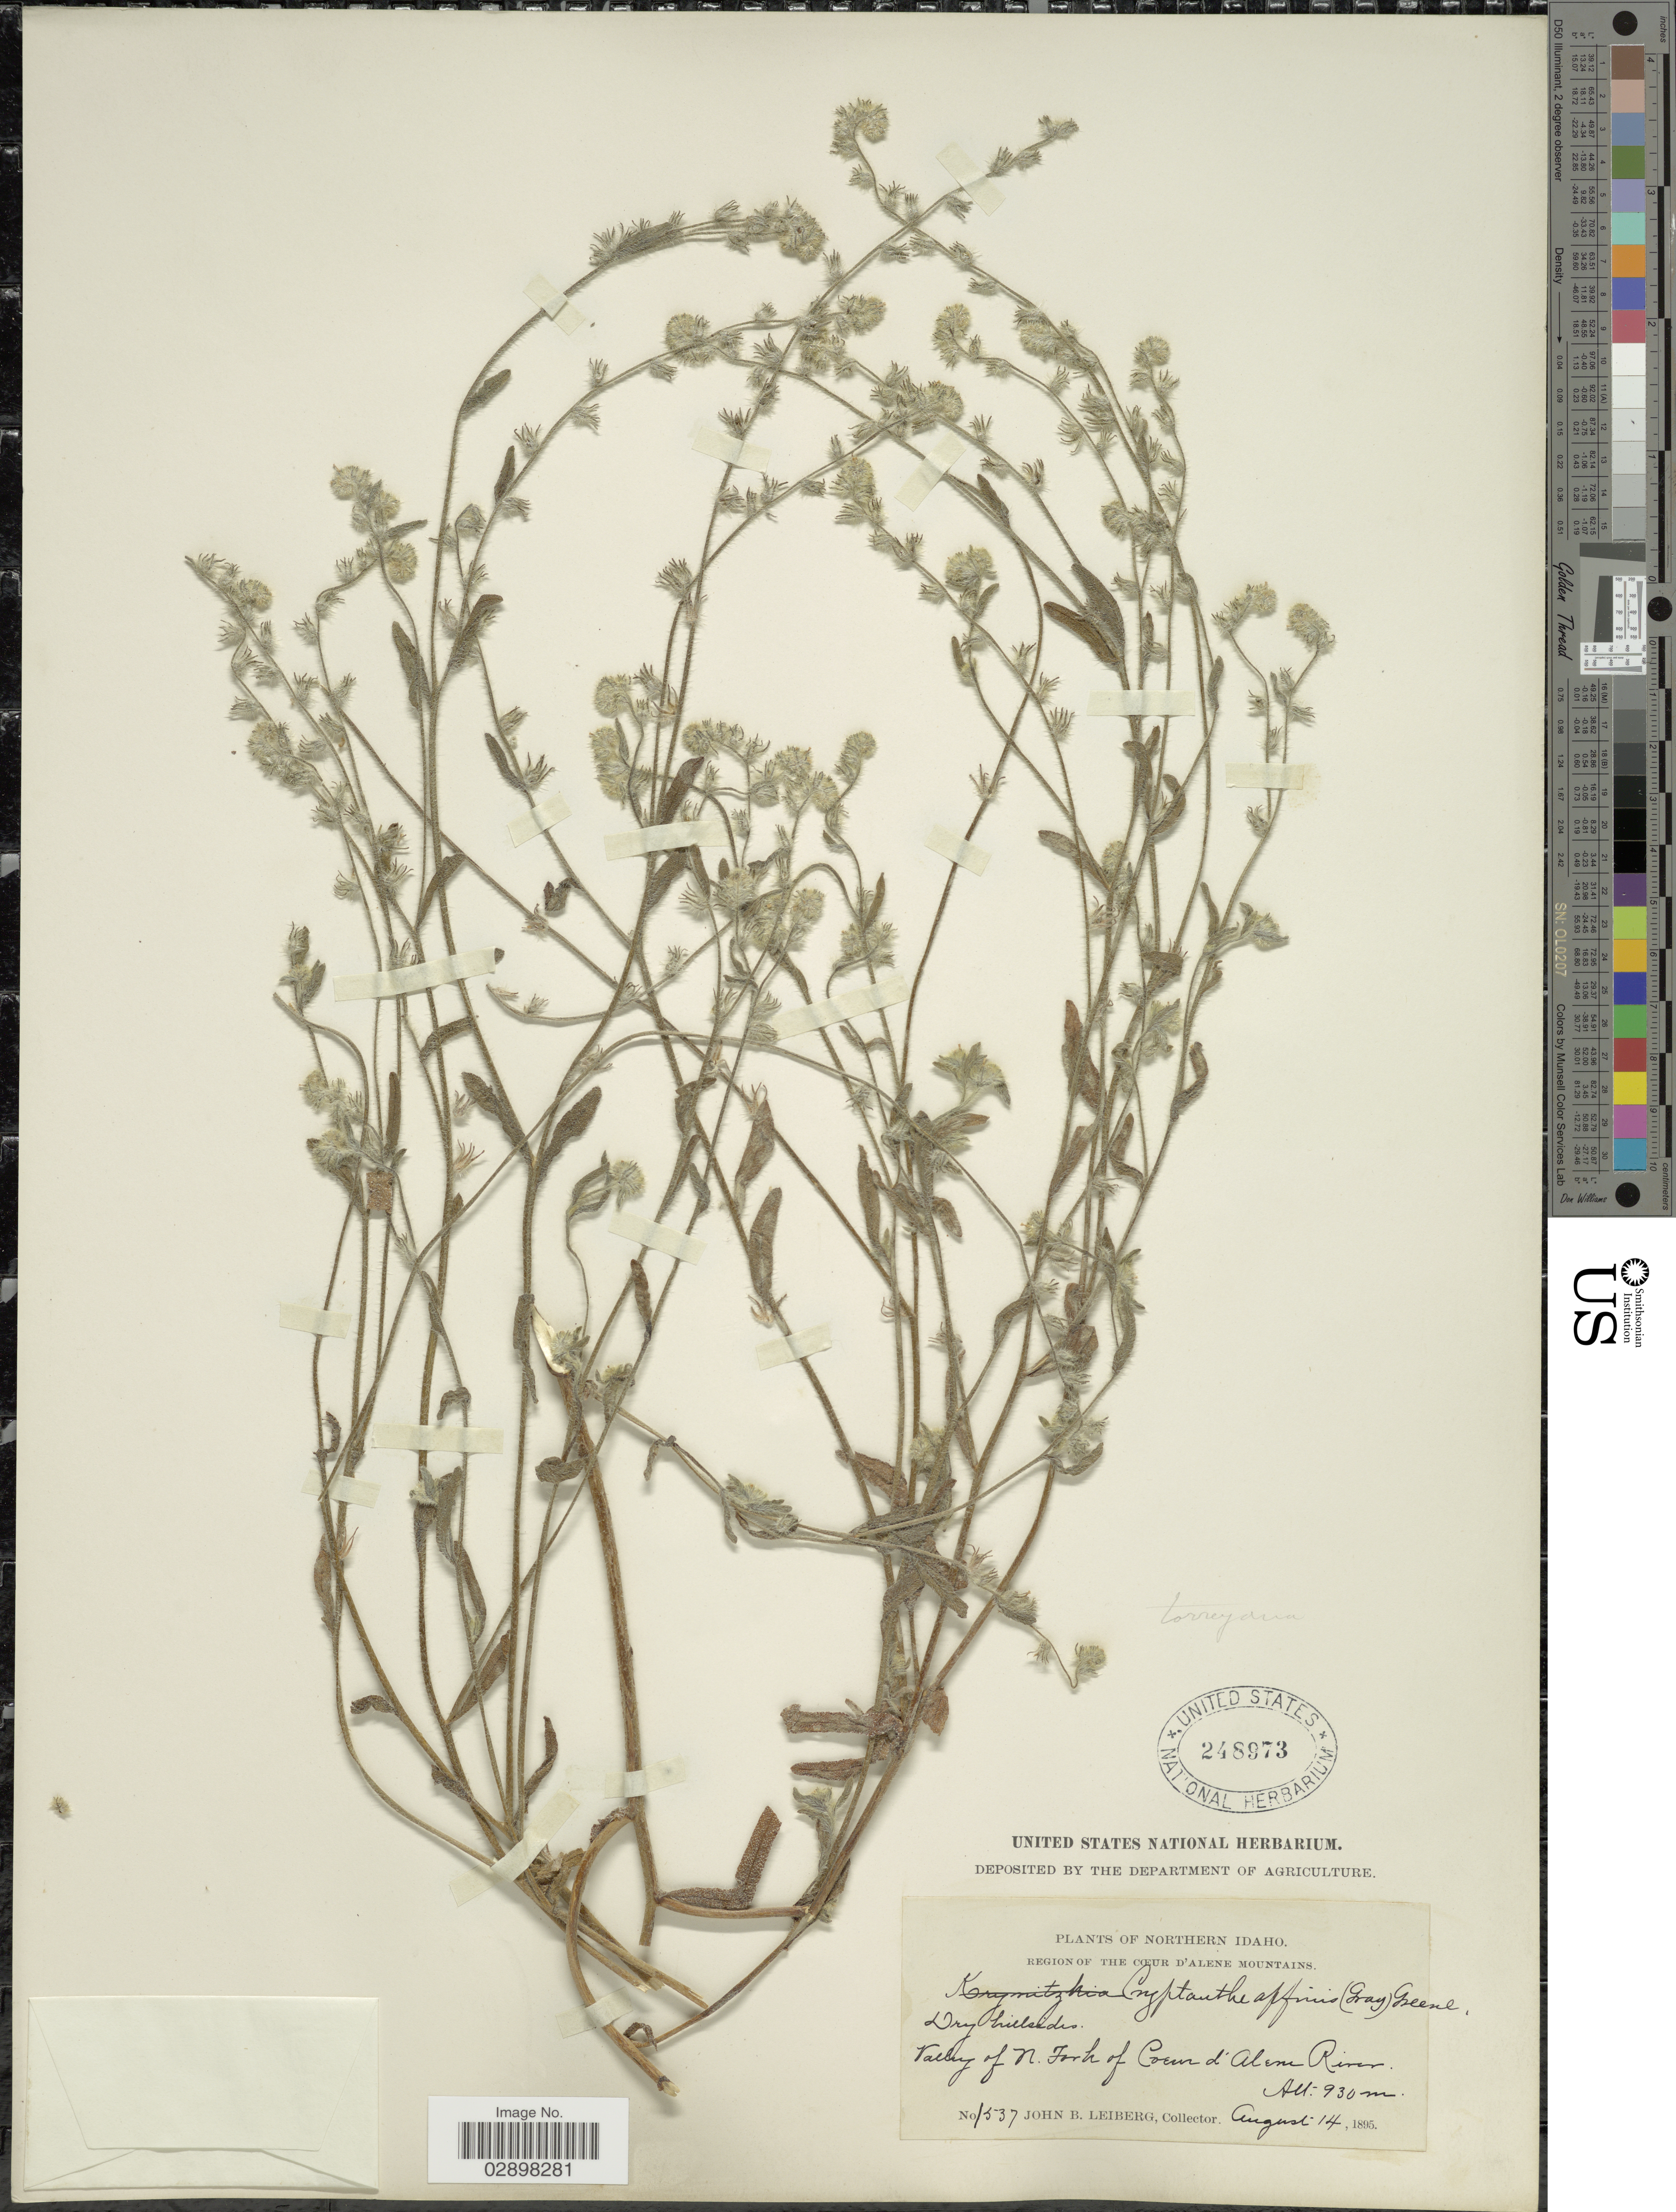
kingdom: Plantae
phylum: Tracheophyta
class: Magnoliopsida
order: Boraginales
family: Boraginaceae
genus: Cryptantha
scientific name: Cryptantha torreyana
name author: (A. Gray) S.W. Greene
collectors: J. B. Leiberg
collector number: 1537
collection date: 1895-08-14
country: United States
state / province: Idaho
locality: Region of the Coeir D'Alene Mountains, Valley of N. Fork of Coeur d'Alene River.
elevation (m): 930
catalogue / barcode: US 248973